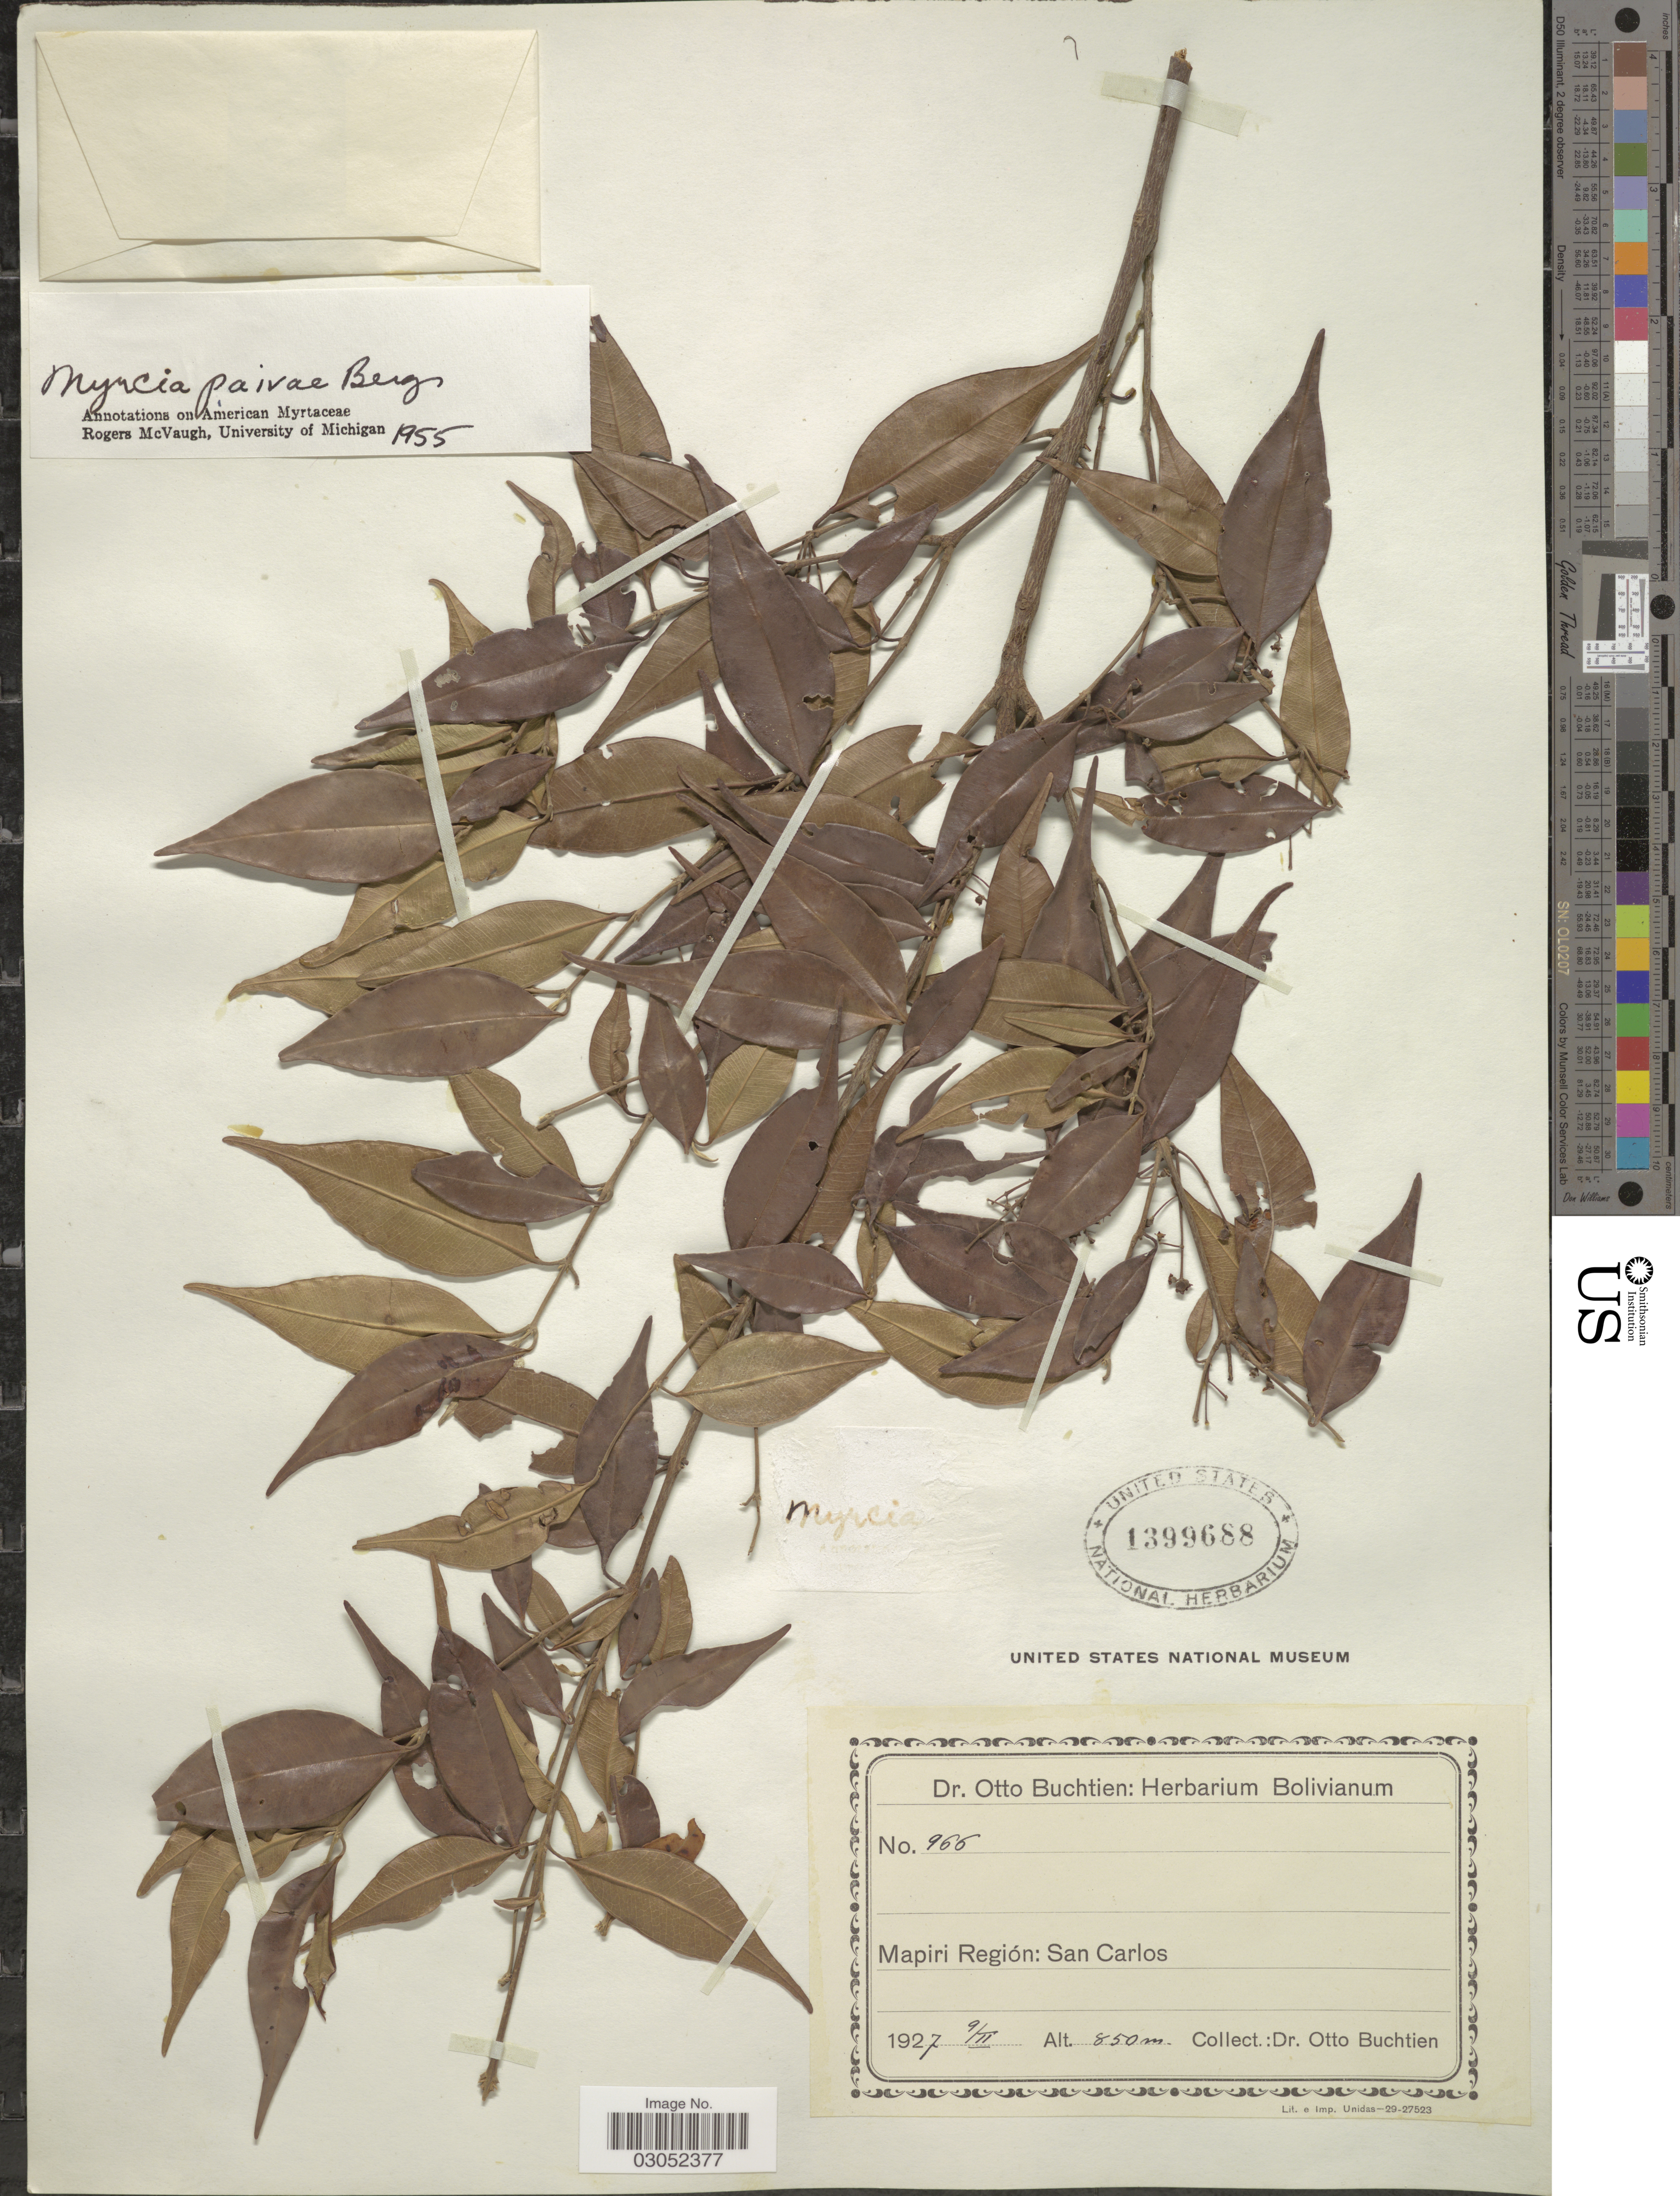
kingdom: Plantae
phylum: Tracheophyta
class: Magnoliopsida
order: Myrtales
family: Myrtaceae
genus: Myrcia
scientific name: Myrcia paivae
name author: O. Berg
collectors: O. Buchtien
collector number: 966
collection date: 1927-02-09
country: Bolivia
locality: Mapiri Región: San Carlos.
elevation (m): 850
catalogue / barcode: US 1399688